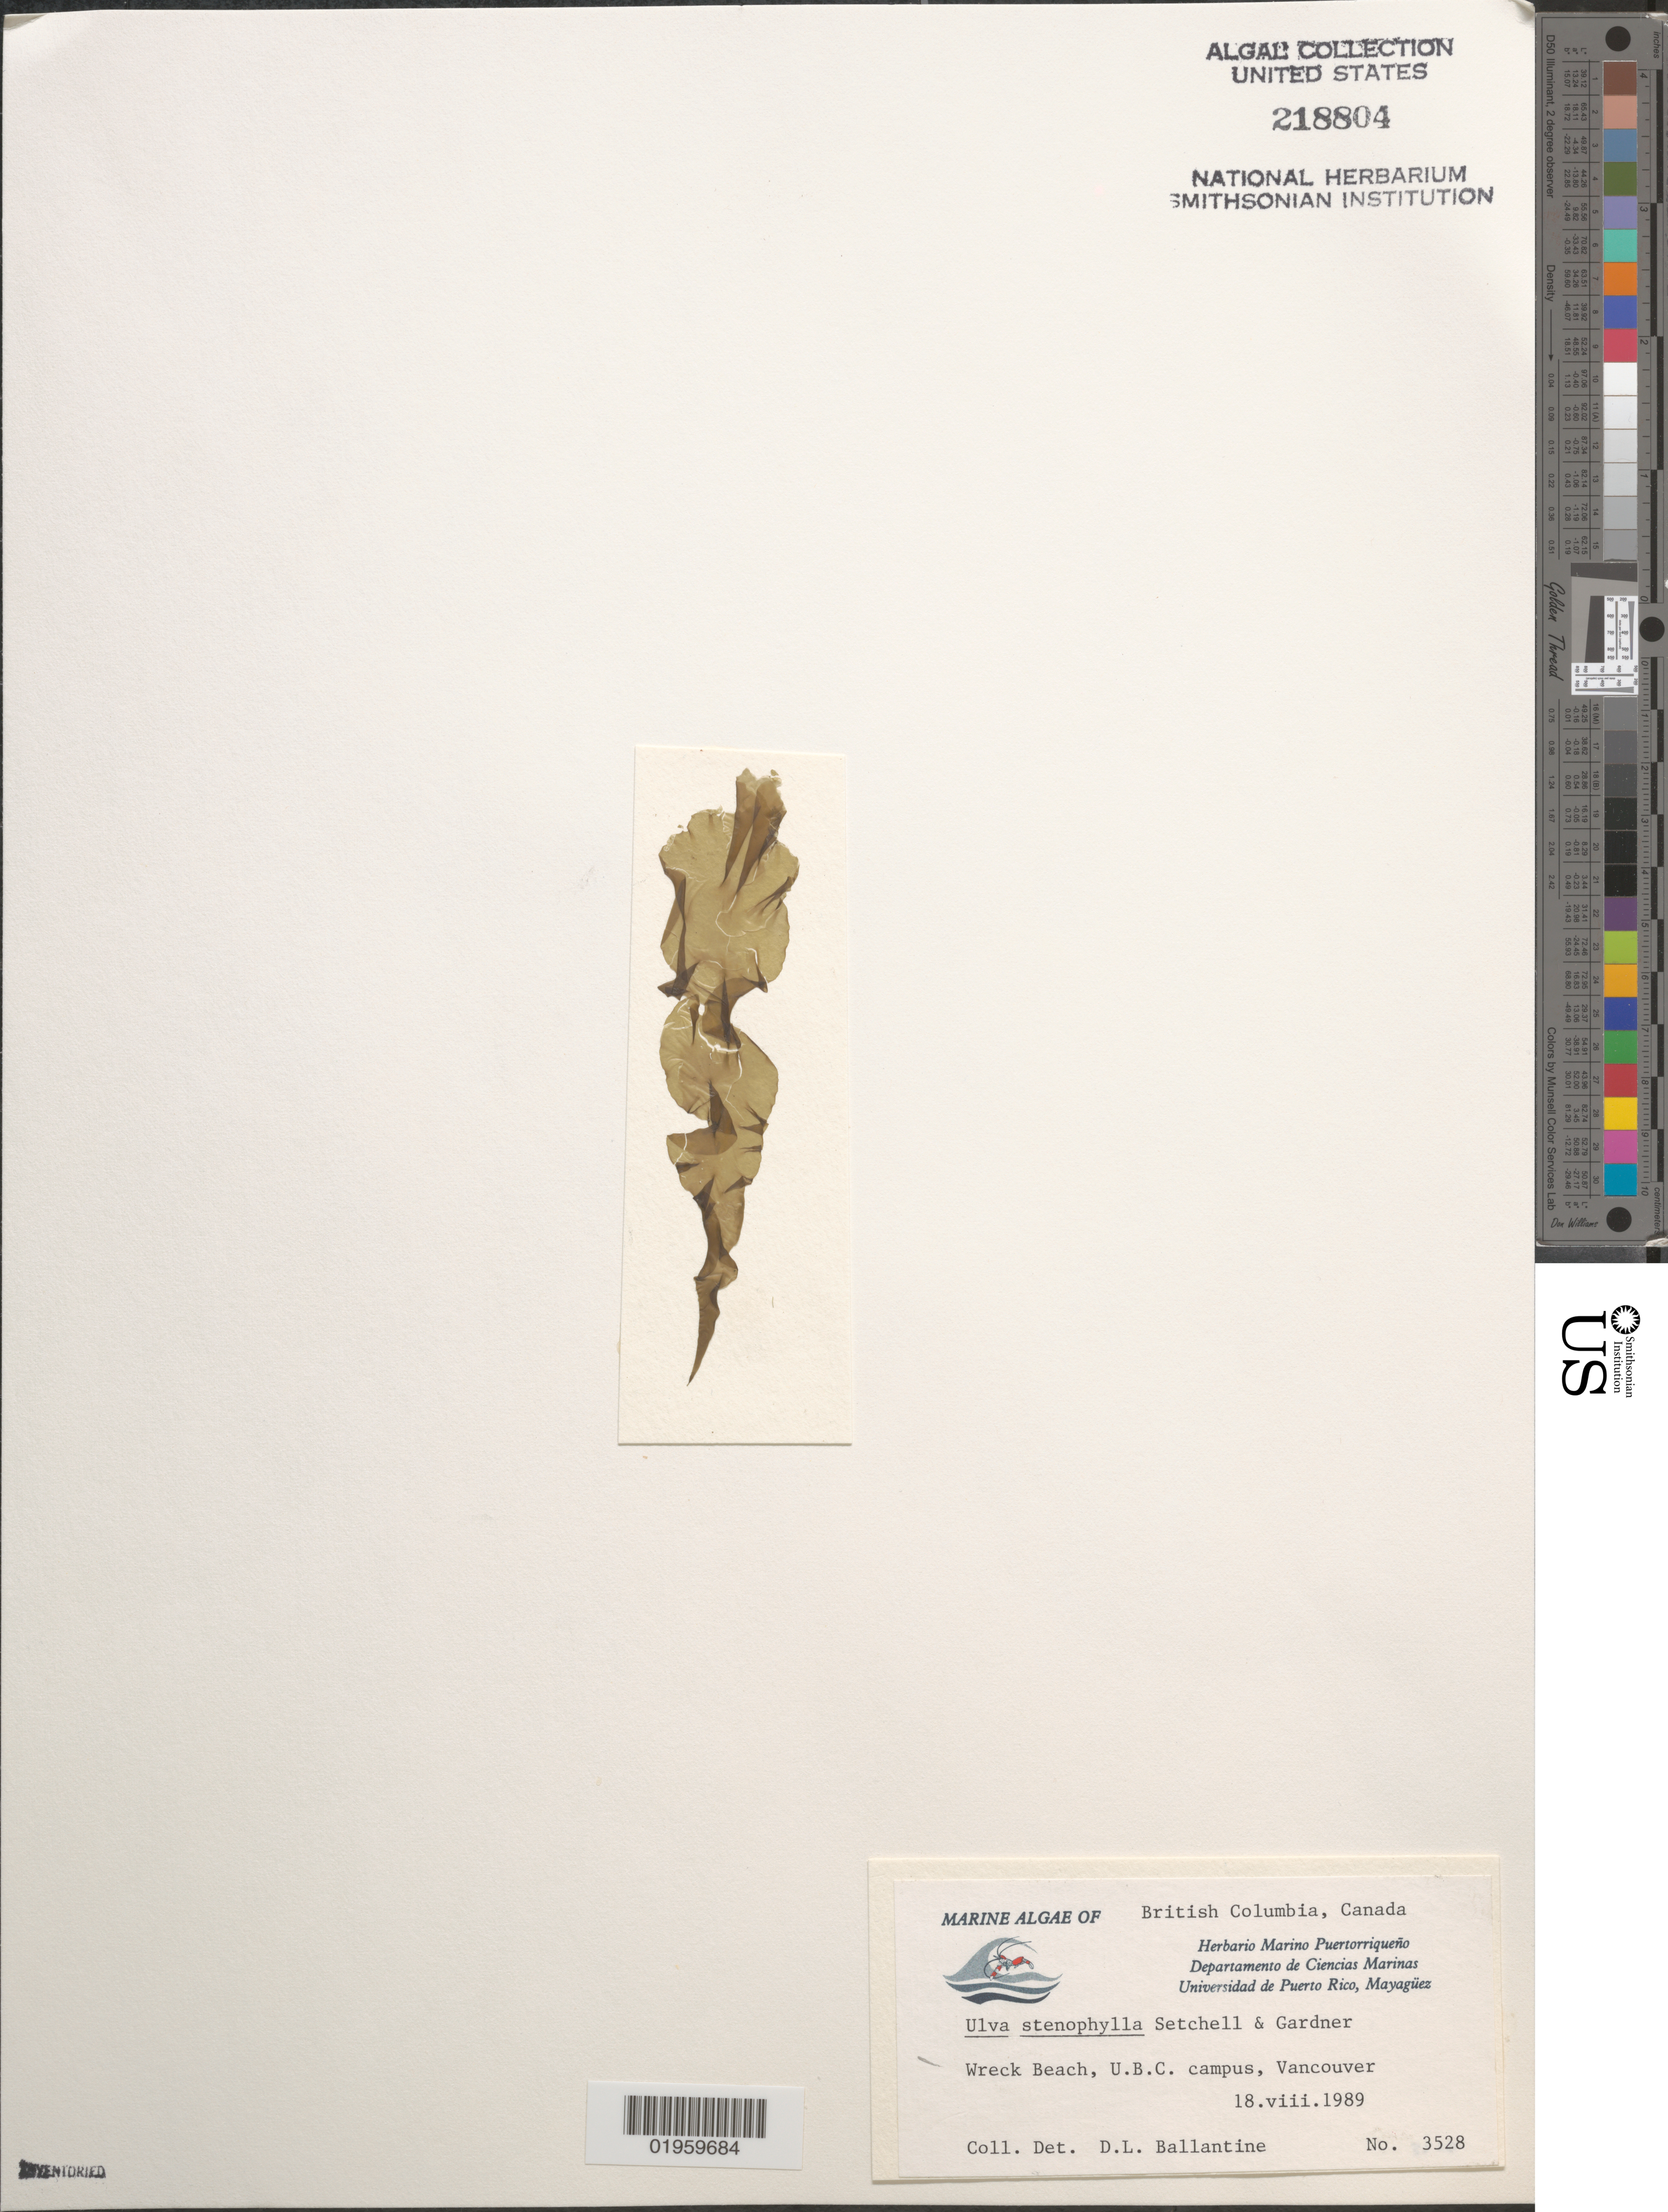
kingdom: Plantae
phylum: Chlorophyta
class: Ulvophyceae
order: Ulvales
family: Ulvaceae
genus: Ulva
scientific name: Ulva stenophylla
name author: Setchell & N.L. Gardner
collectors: D.L. Ballantine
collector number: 3528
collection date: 1989-08-18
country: Canada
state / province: British Columbia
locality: Wreck Beach, U.B.C. campus, Vancouver.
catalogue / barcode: US 218804